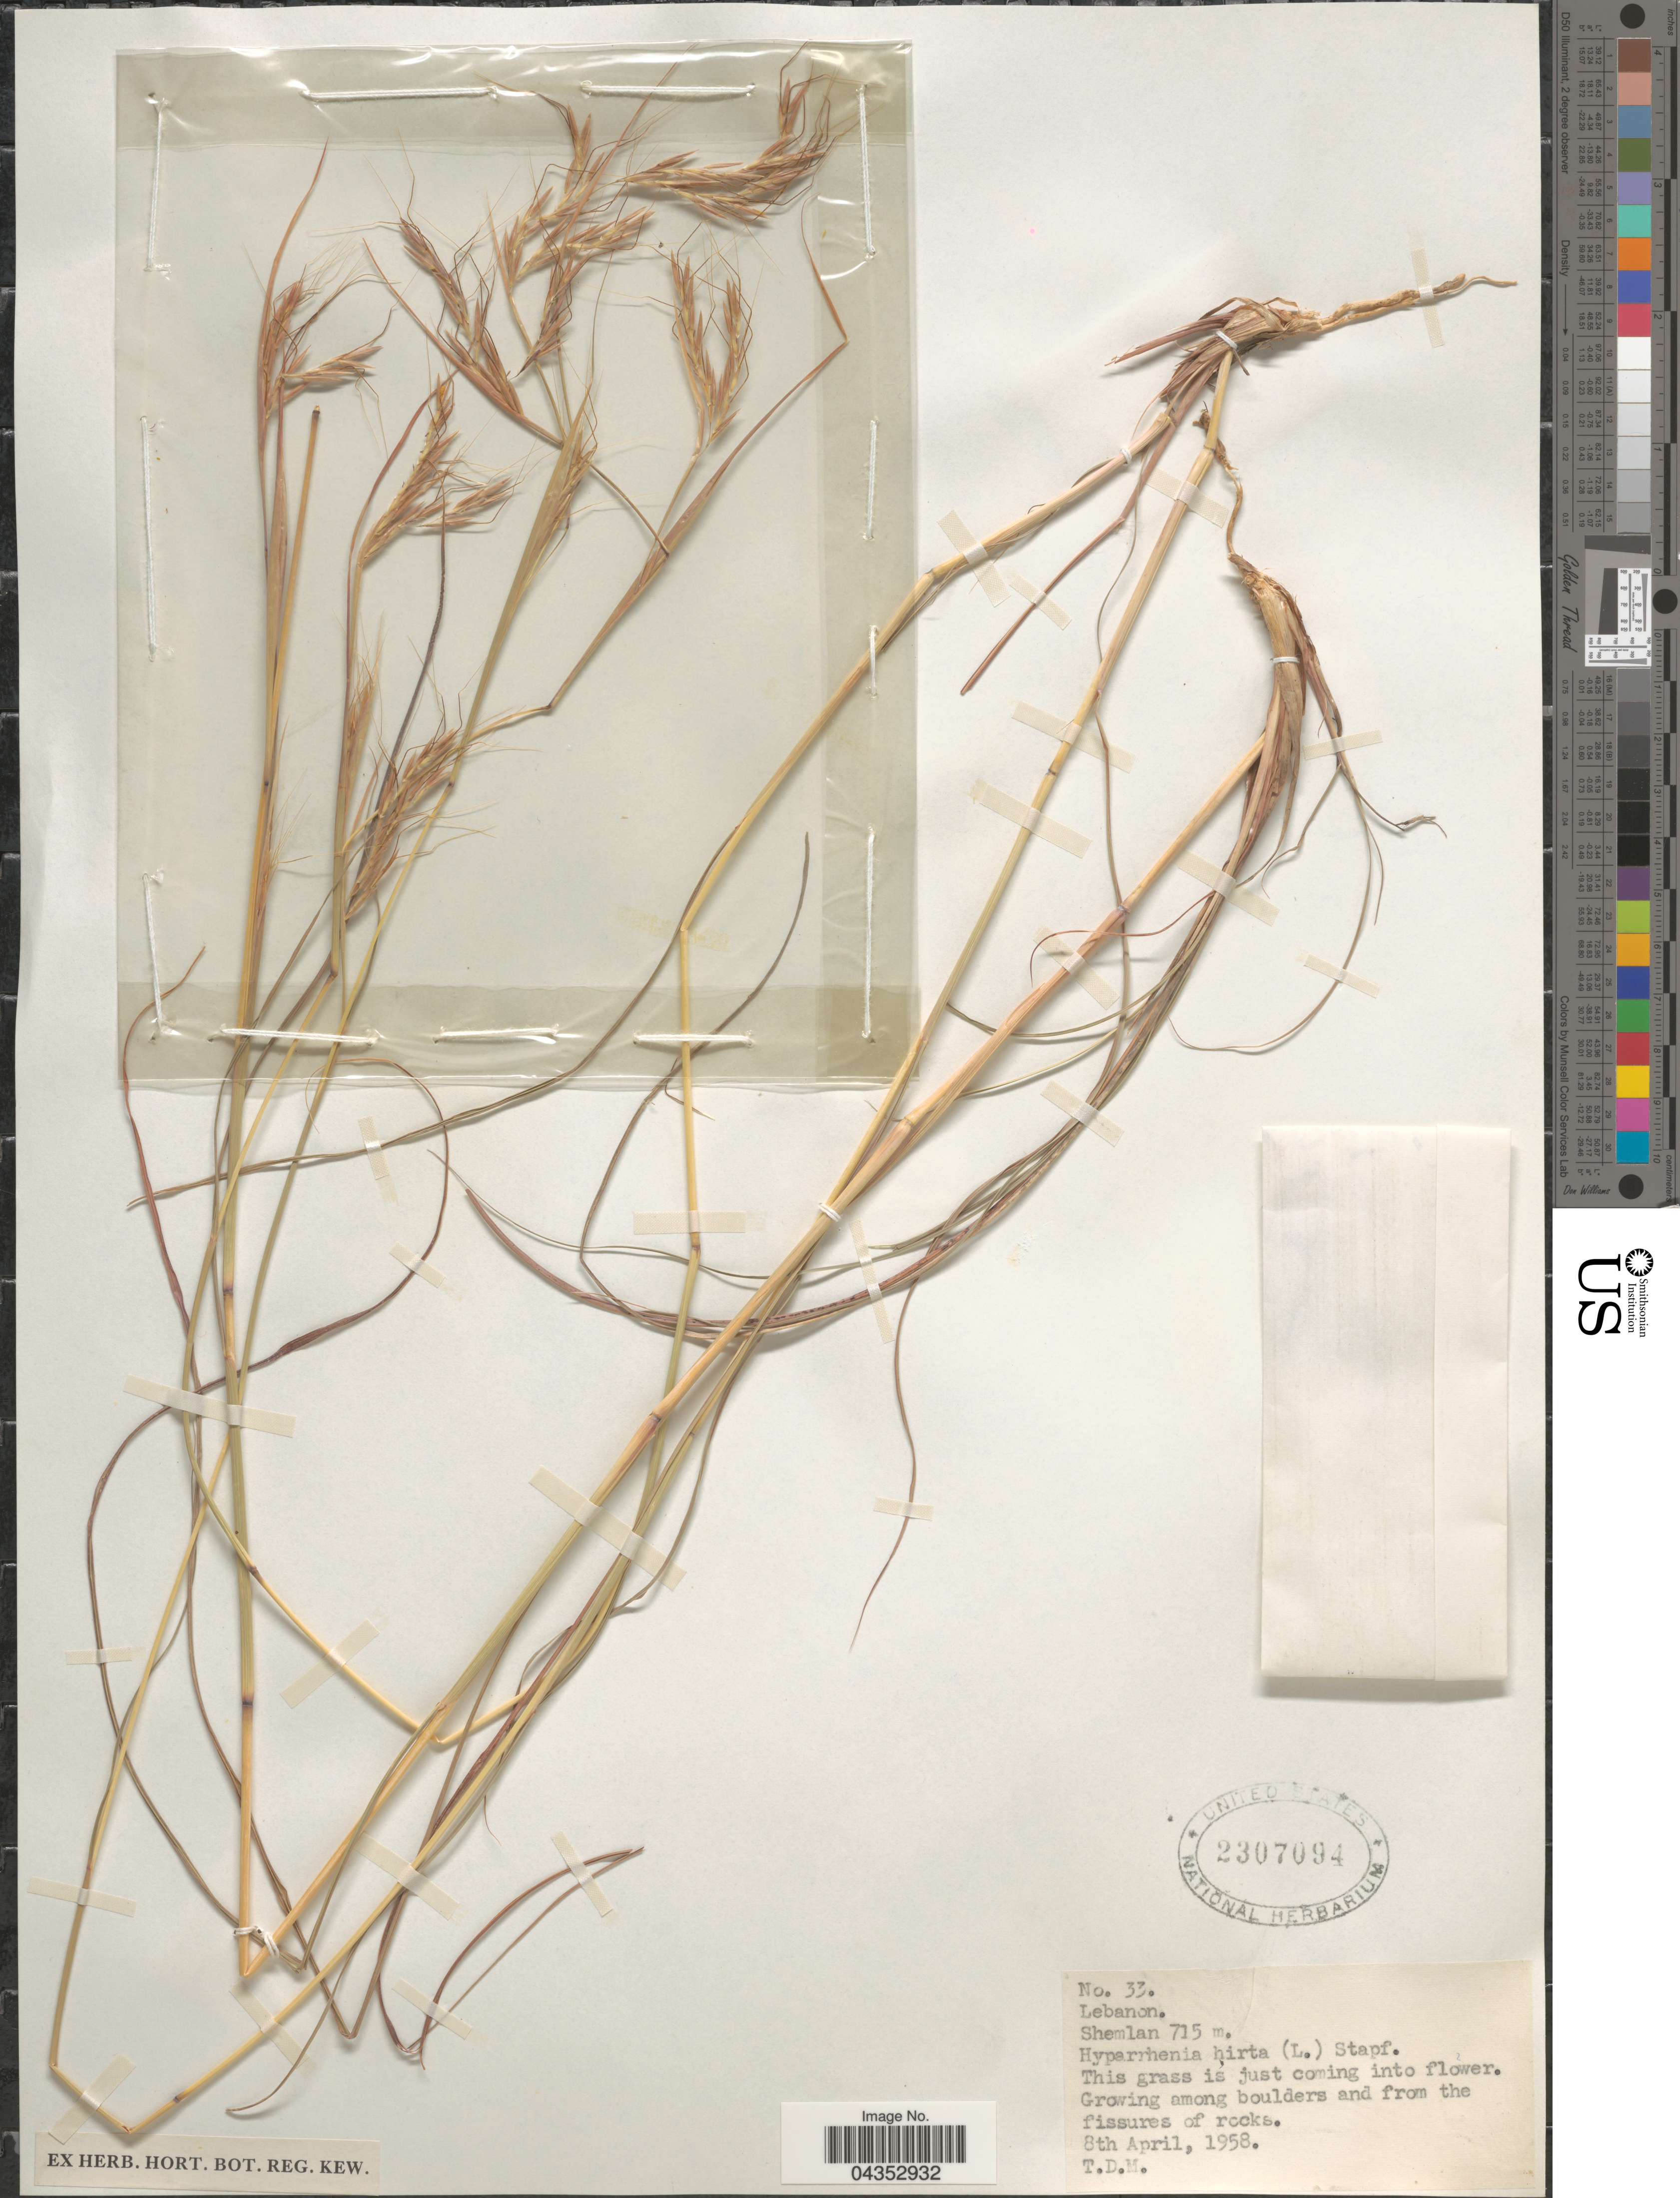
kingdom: Plantae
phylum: Tracheophyta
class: Liliopsida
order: Poales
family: Poaceae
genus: Hyparrhenia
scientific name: Hyparrhenia hirta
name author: (L.) Stapf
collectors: T. D. M.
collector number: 33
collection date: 1958-04-08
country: Lebanon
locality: Shemlan.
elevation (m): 715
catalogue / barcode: US 2307094